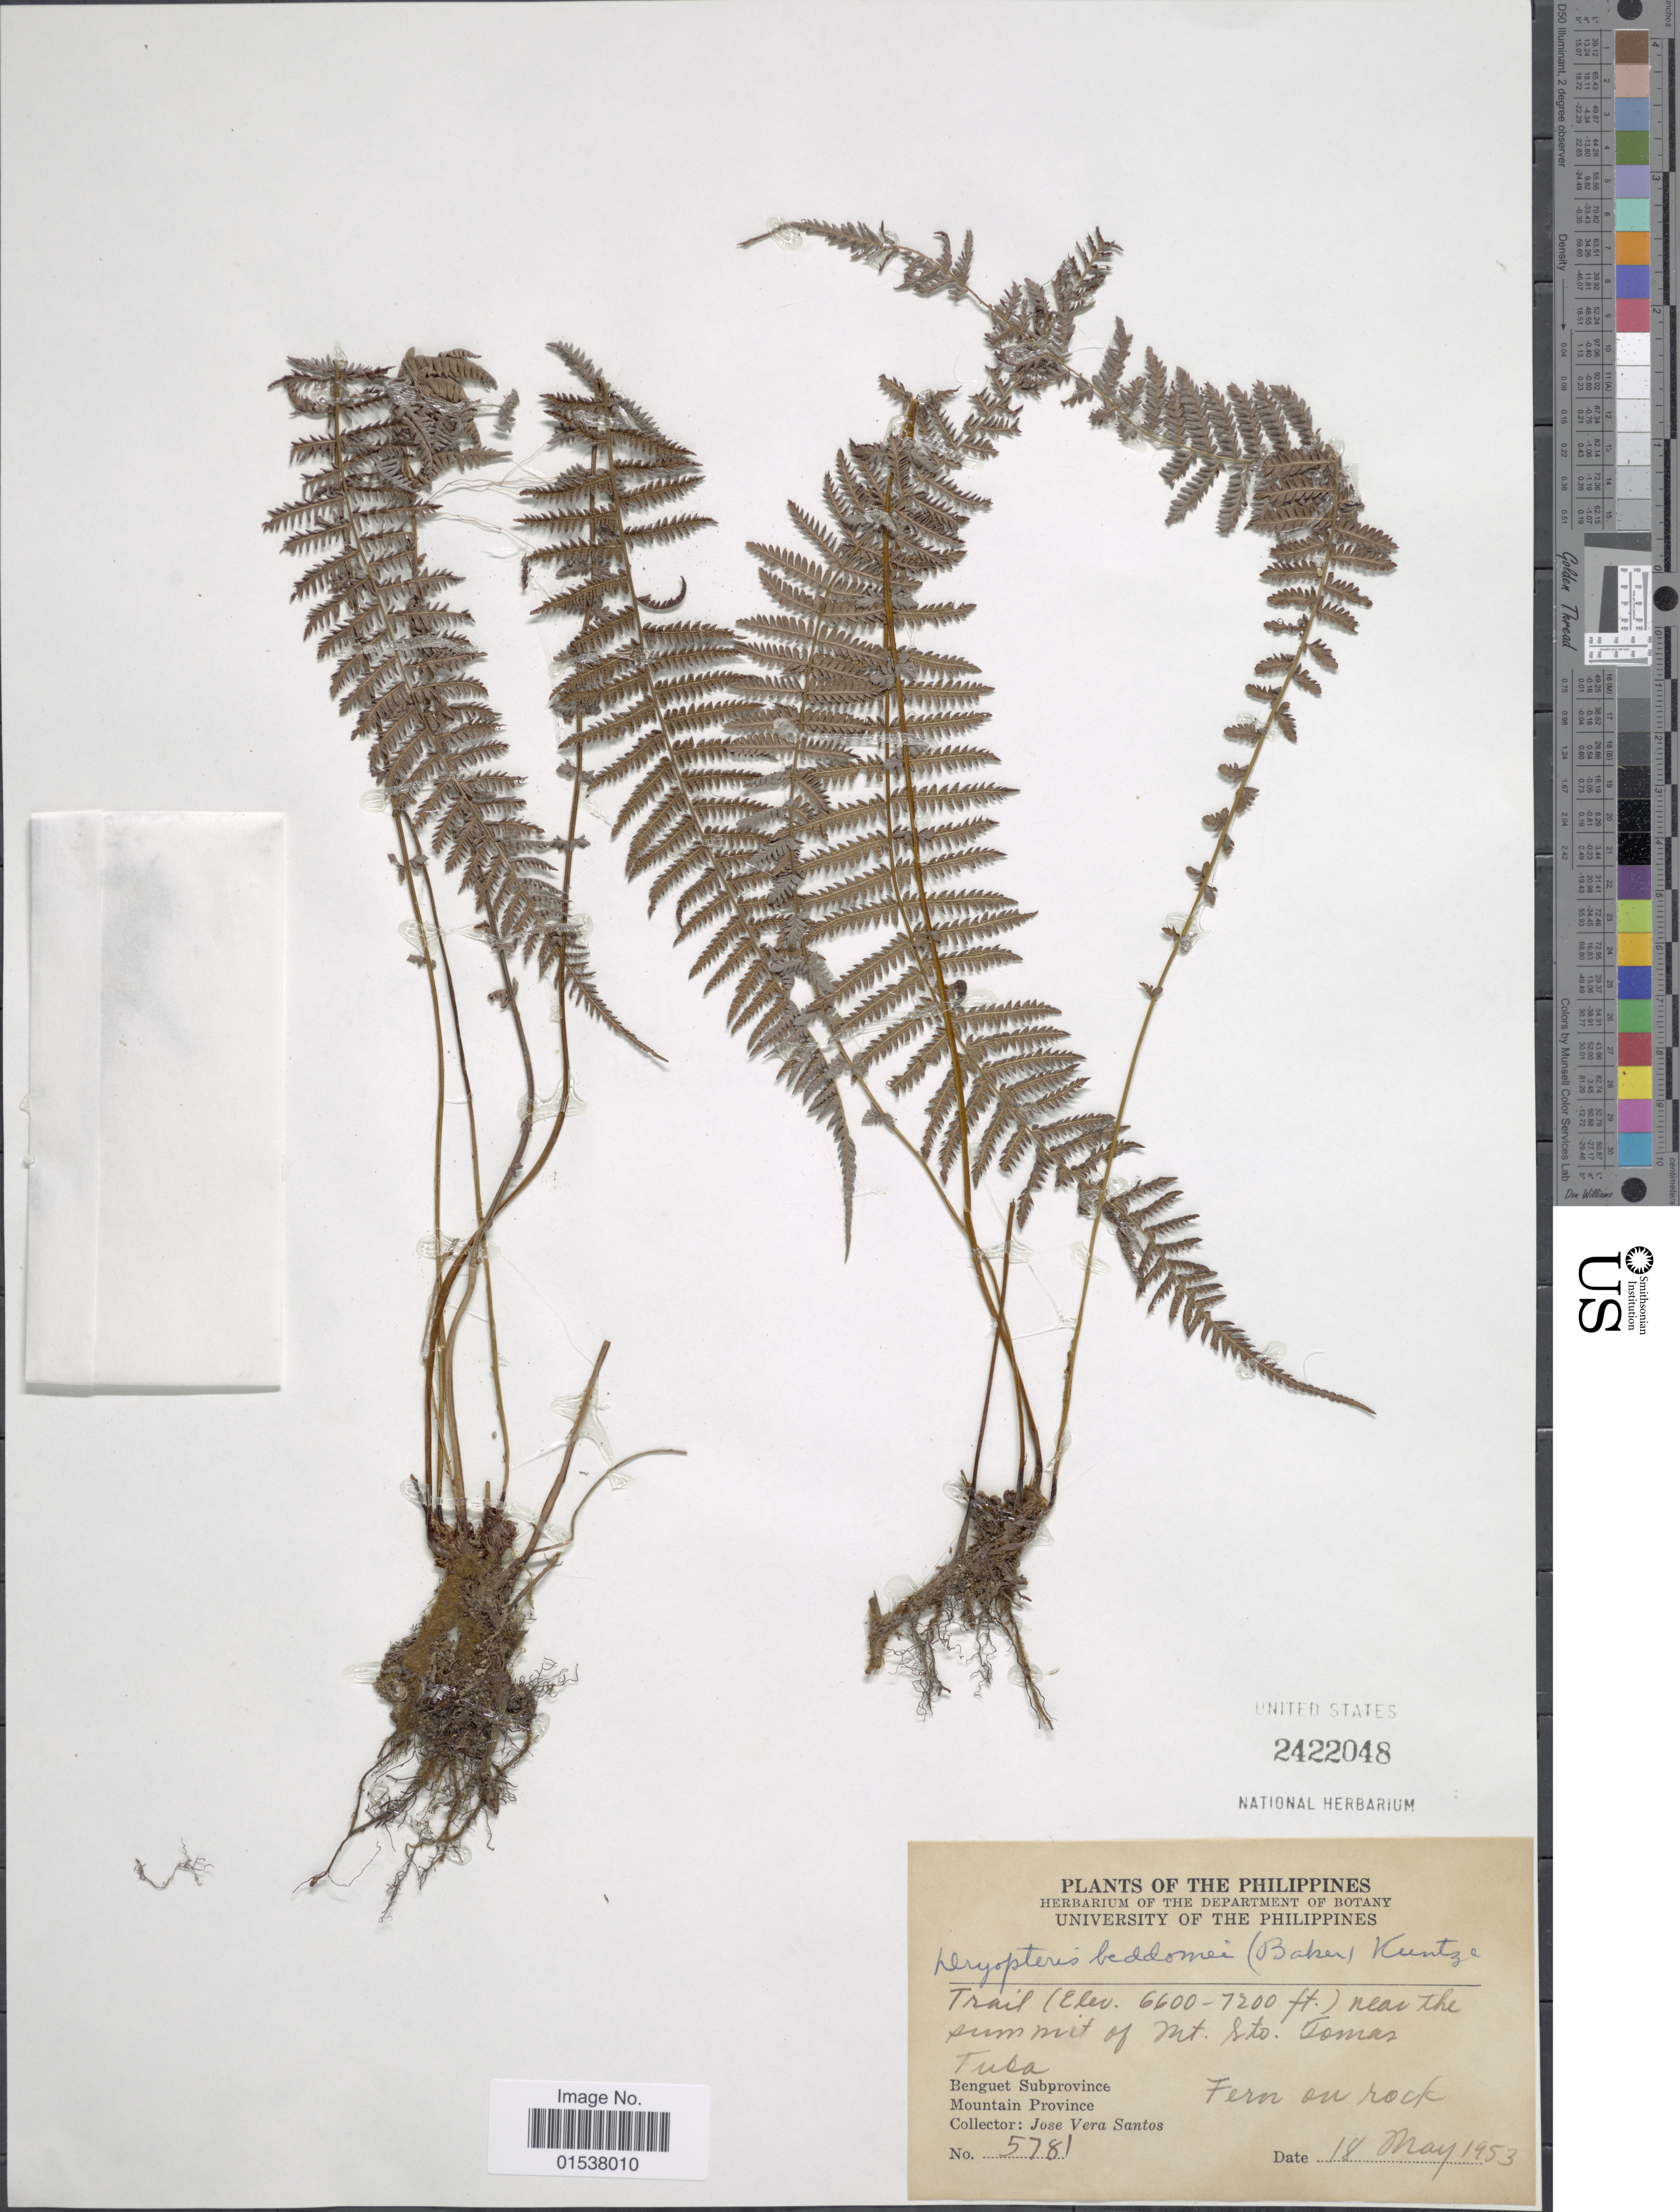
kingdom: Plantae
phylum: Tracheophyta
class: Polypodiopsida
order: Polypodiales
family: Thelypteridaceae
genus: Parathelypteris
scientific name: Parathelypteris beddomei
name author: (Baker) Ching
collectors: J. Santos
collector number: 5781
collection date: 1953-05-18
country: Philippines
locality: Near the summit of Mt. Sto. Tomas, Tuca, Benguet Subprovince, Mountain Province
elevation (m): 2012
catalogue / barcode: US 2422048